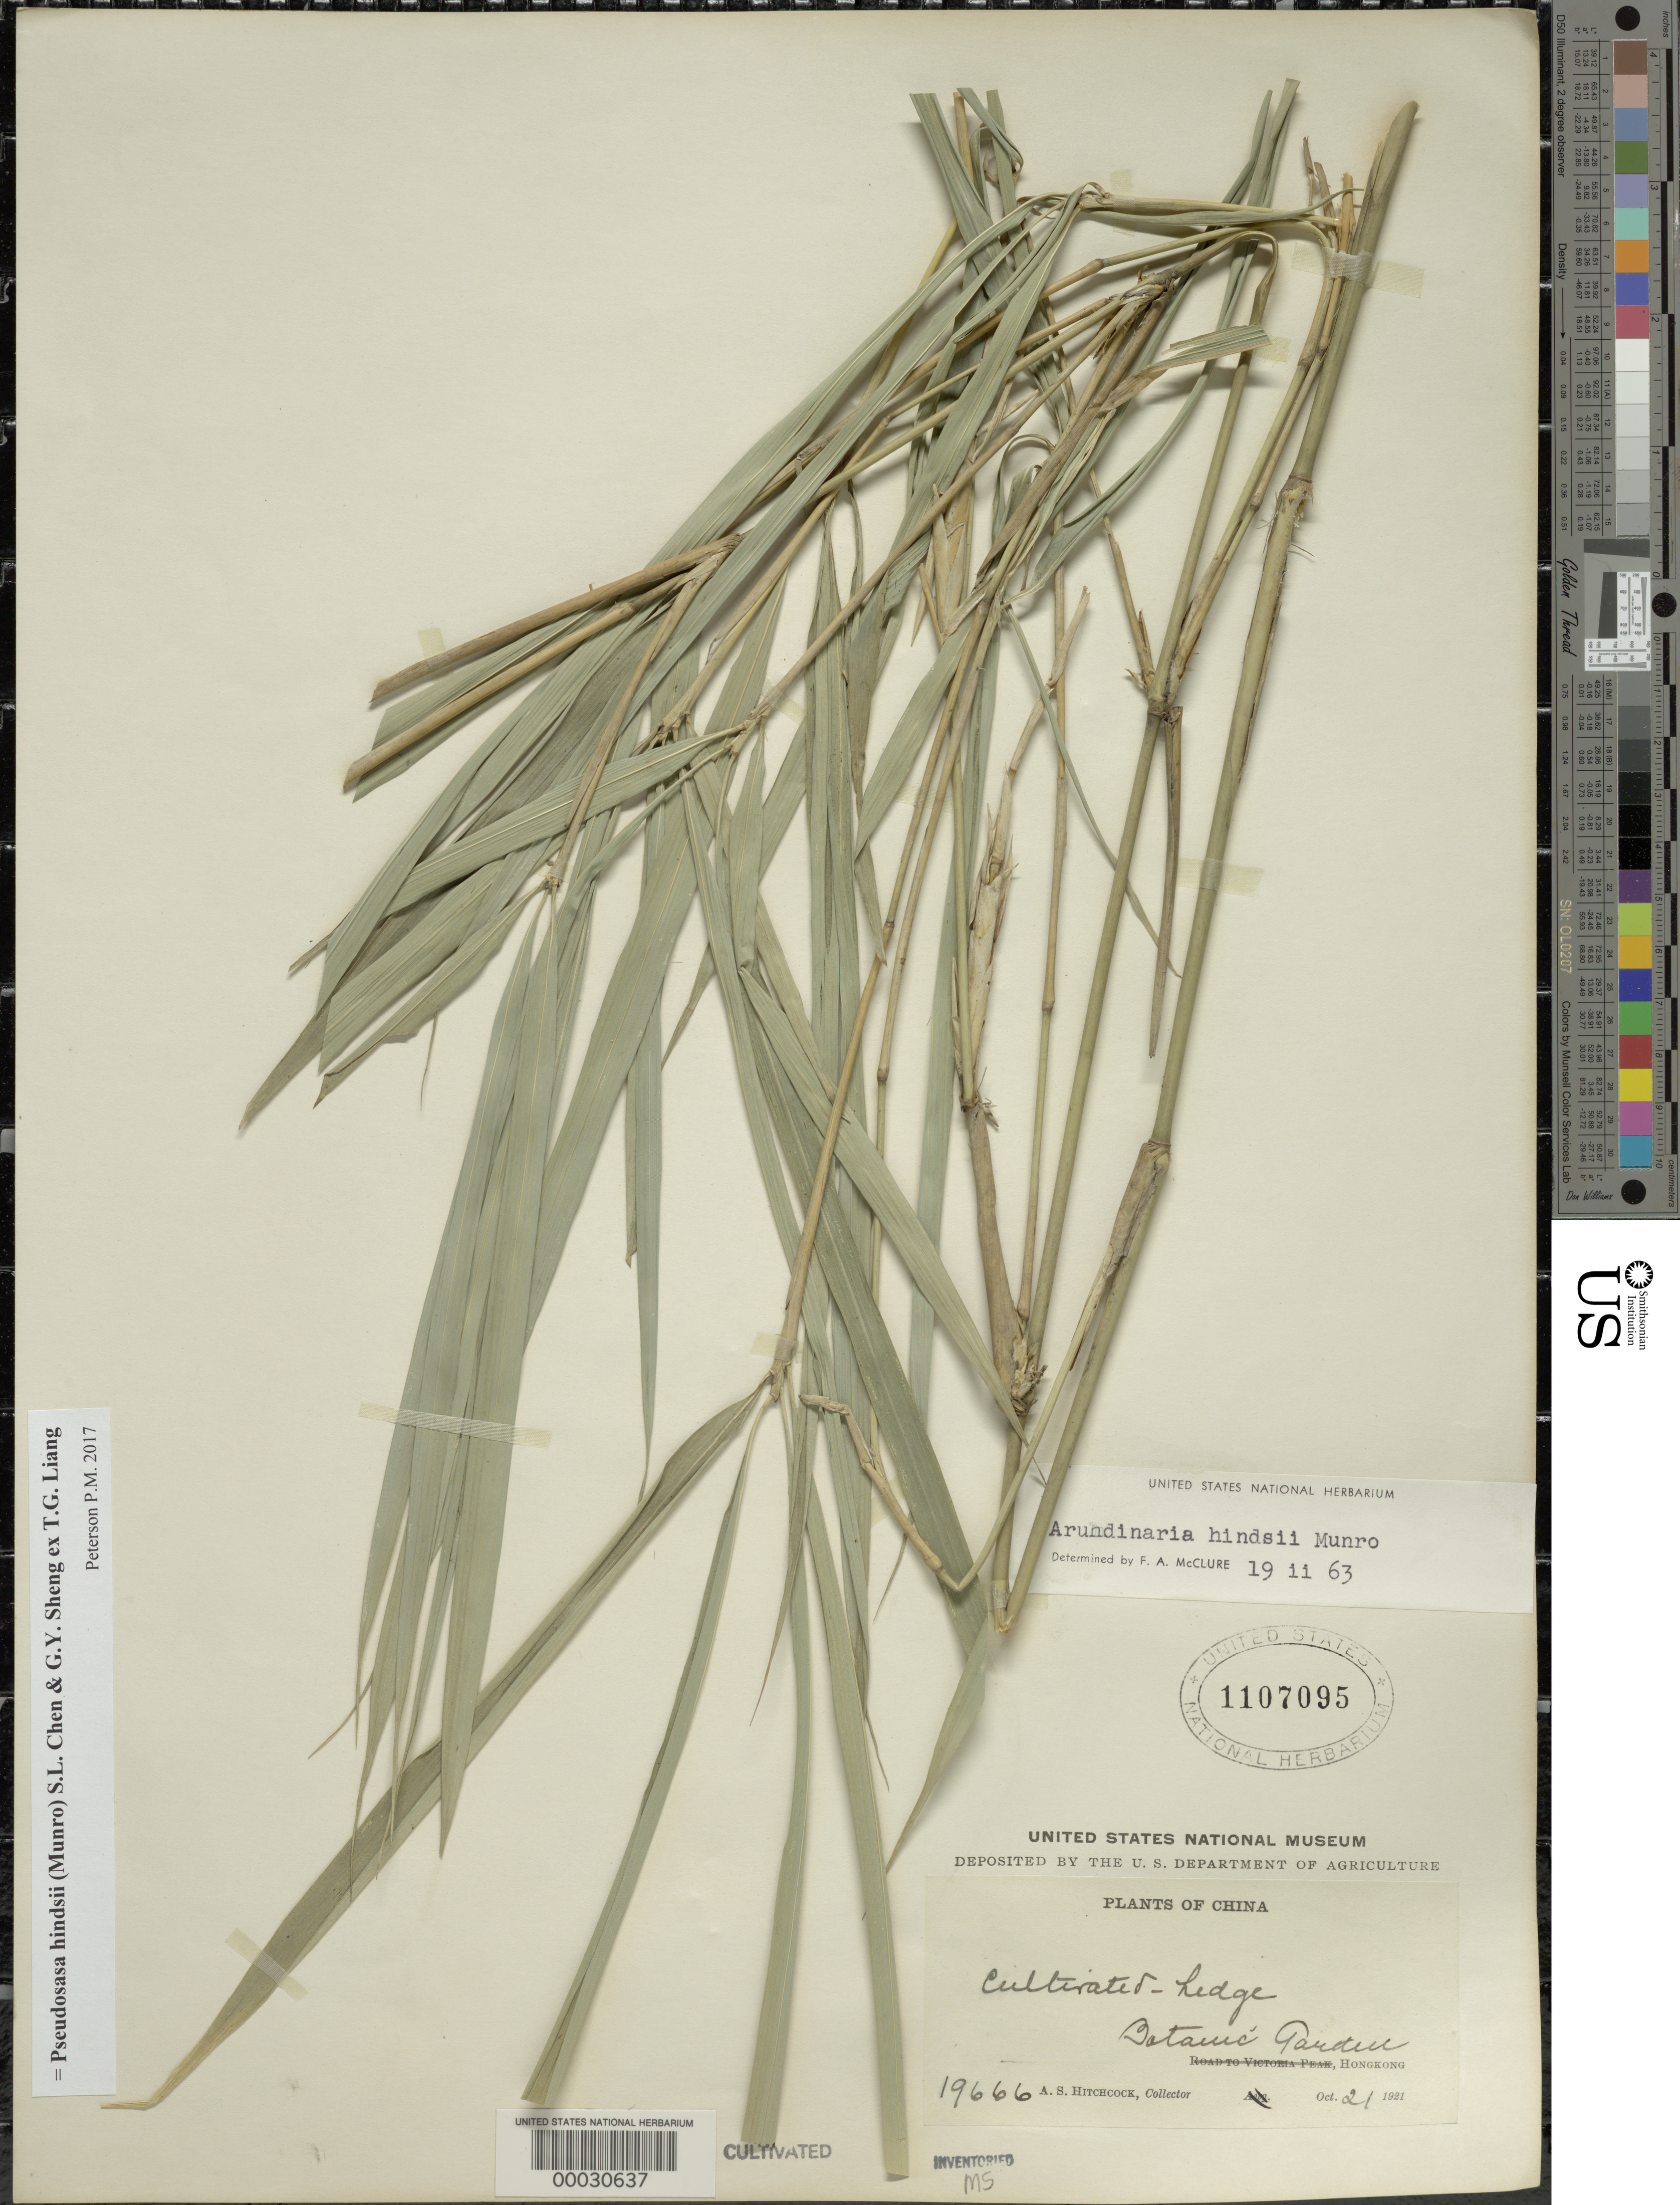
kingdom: Plantae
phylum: Tracheophyta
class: Liliopsida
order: Poales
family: Poaceae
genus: Arundinaria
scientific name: Arundinaria hindsii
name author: Munro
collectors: A. S. Hitchcock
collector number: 19666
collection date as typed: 21 Oct 1921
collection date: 1921-10-21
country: China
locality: Botanical garden-hong kong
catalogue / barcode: US 1107095